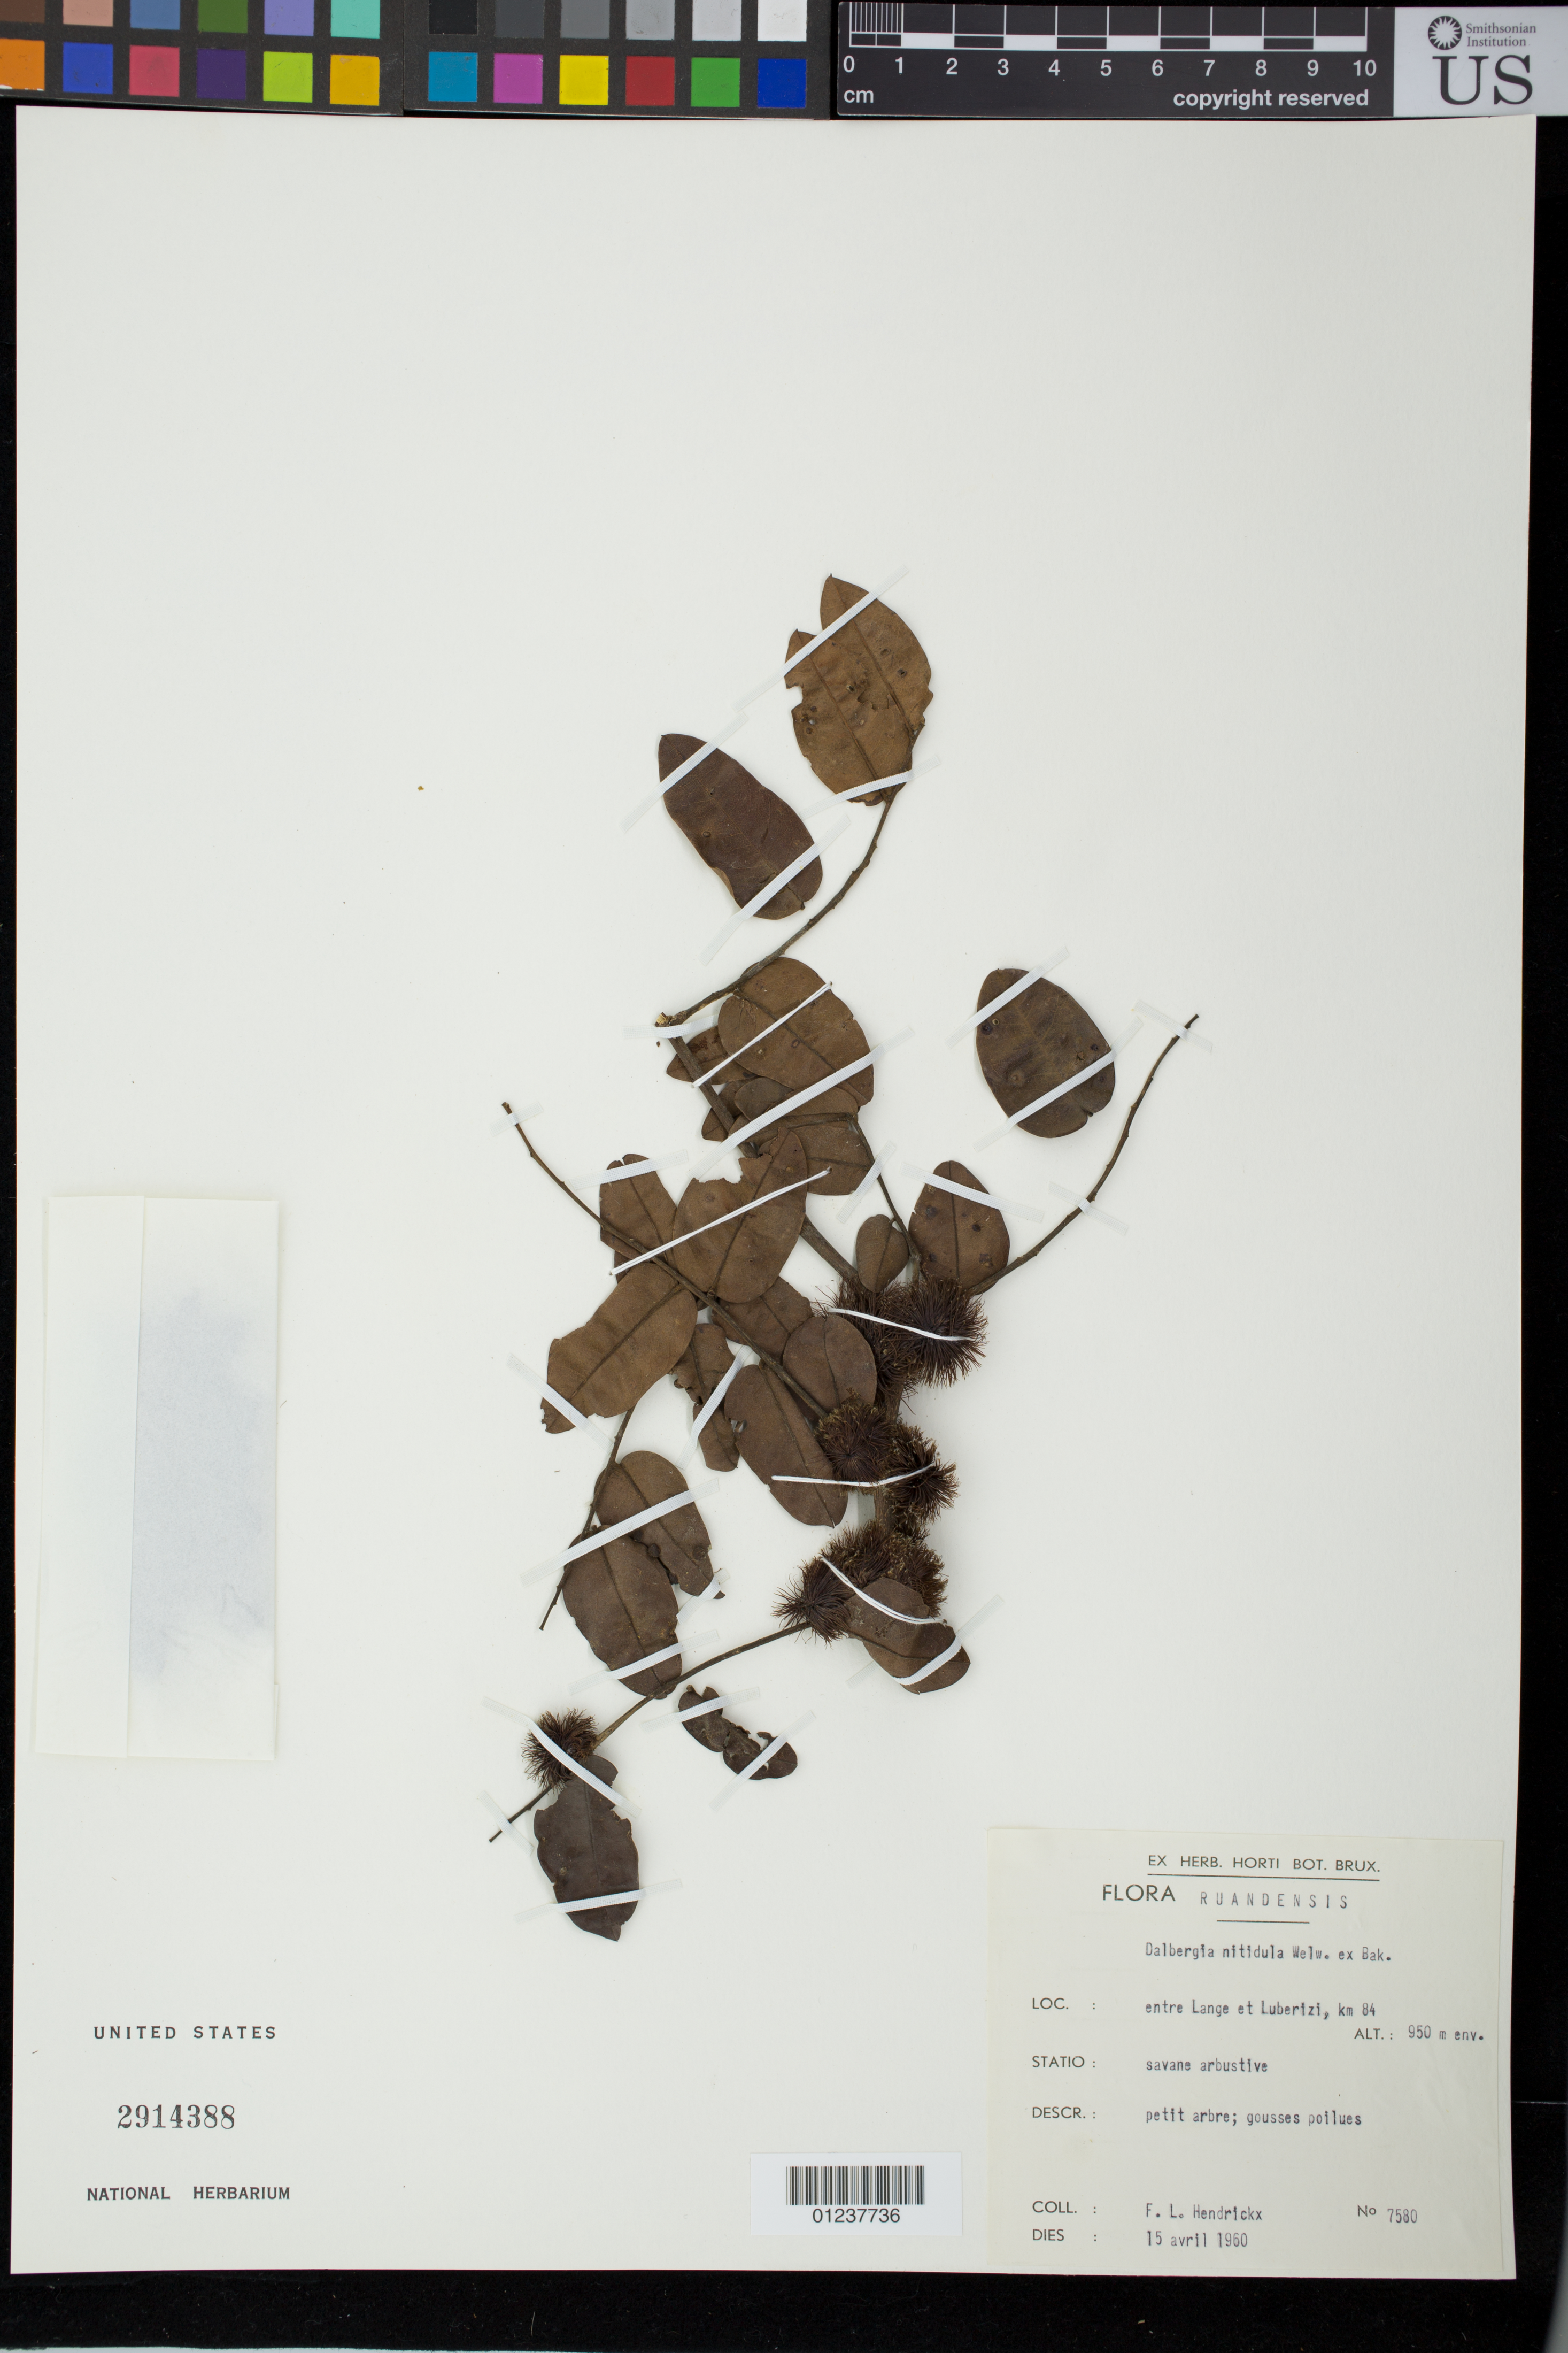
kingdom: Plantae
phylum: Tracheophyta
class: Magnoliopsida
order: Fabales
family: Fabaceae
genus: Dalbergia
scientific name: Dalbergia nitidula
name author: Welw. ex Baker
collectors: F. Hendrickx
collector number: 7580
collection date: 1960-04-15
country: Congo, Democratic Republic of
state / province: Sud-Kivu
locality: entre Lange et Luberizi, km 84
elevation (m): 950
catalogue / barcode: US 2914388